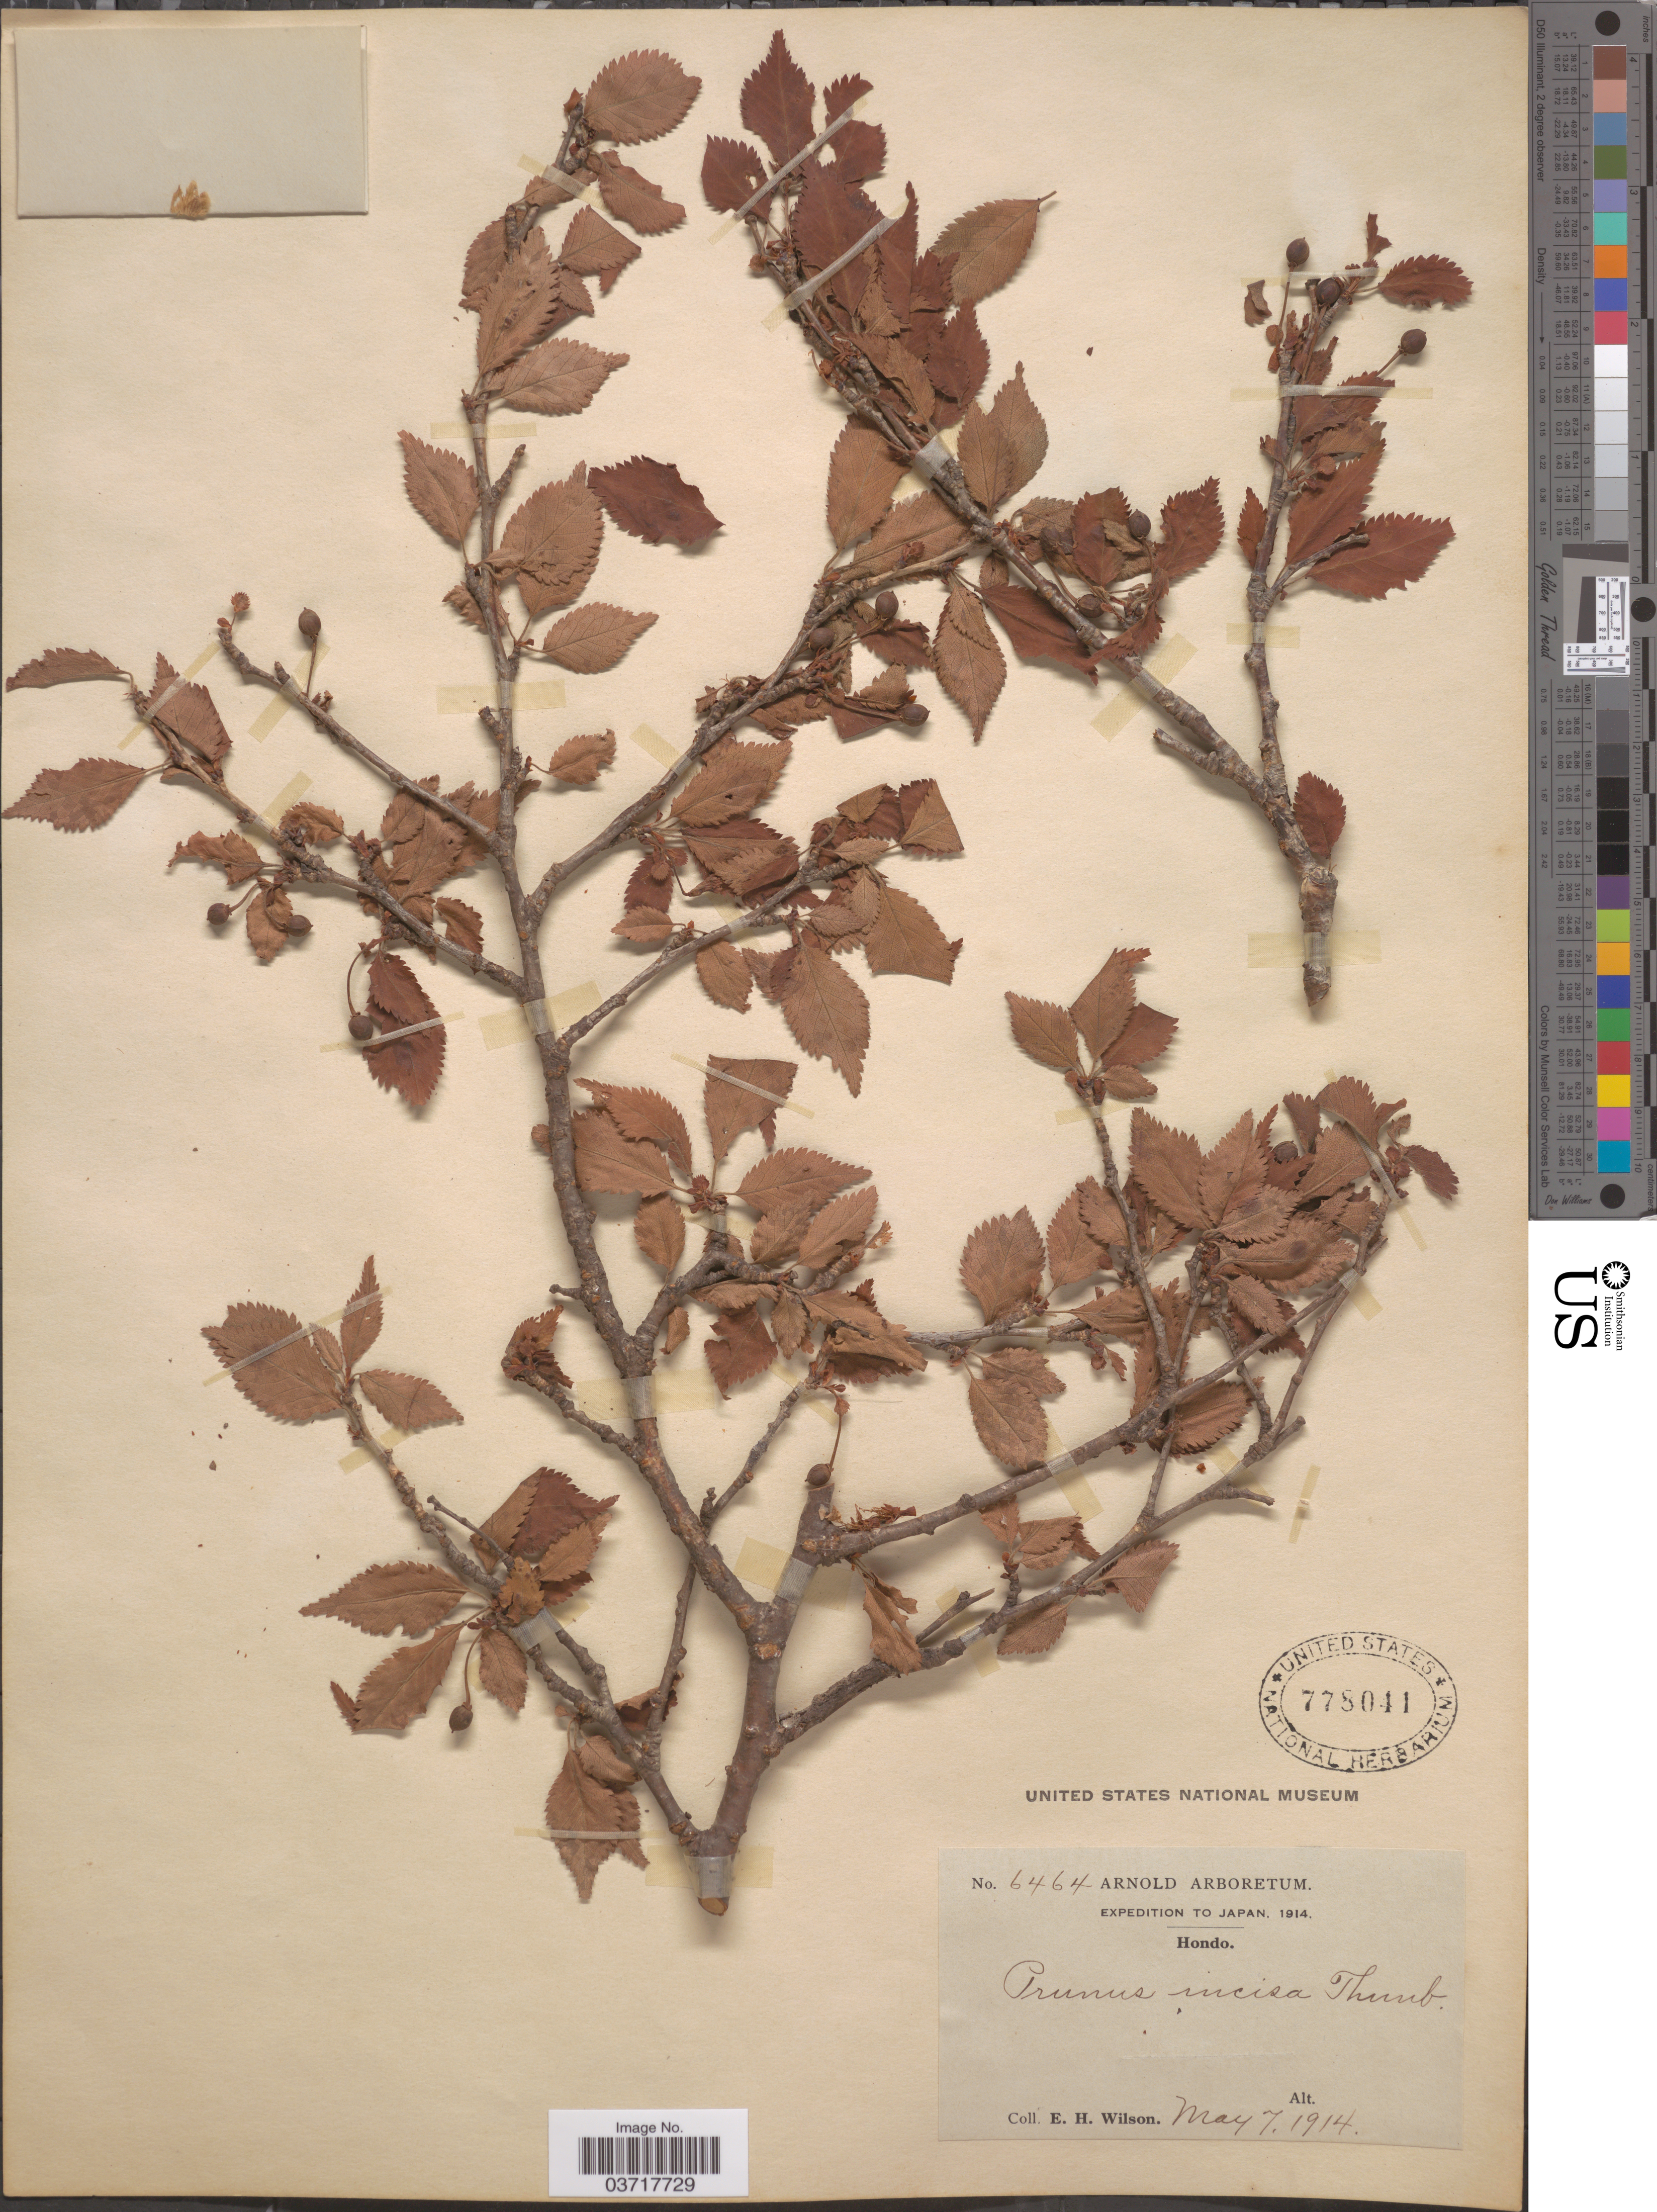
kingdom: Plantae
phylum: Tracheophyta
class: Magnoliopsida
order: Rosales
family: Rosaceae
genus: Prunus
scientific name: Prunus incisa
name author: Thunb.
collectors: E. Wilson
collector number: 6464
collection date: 1914-05-07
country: Japan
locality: Hondo.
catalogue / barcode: US 778041